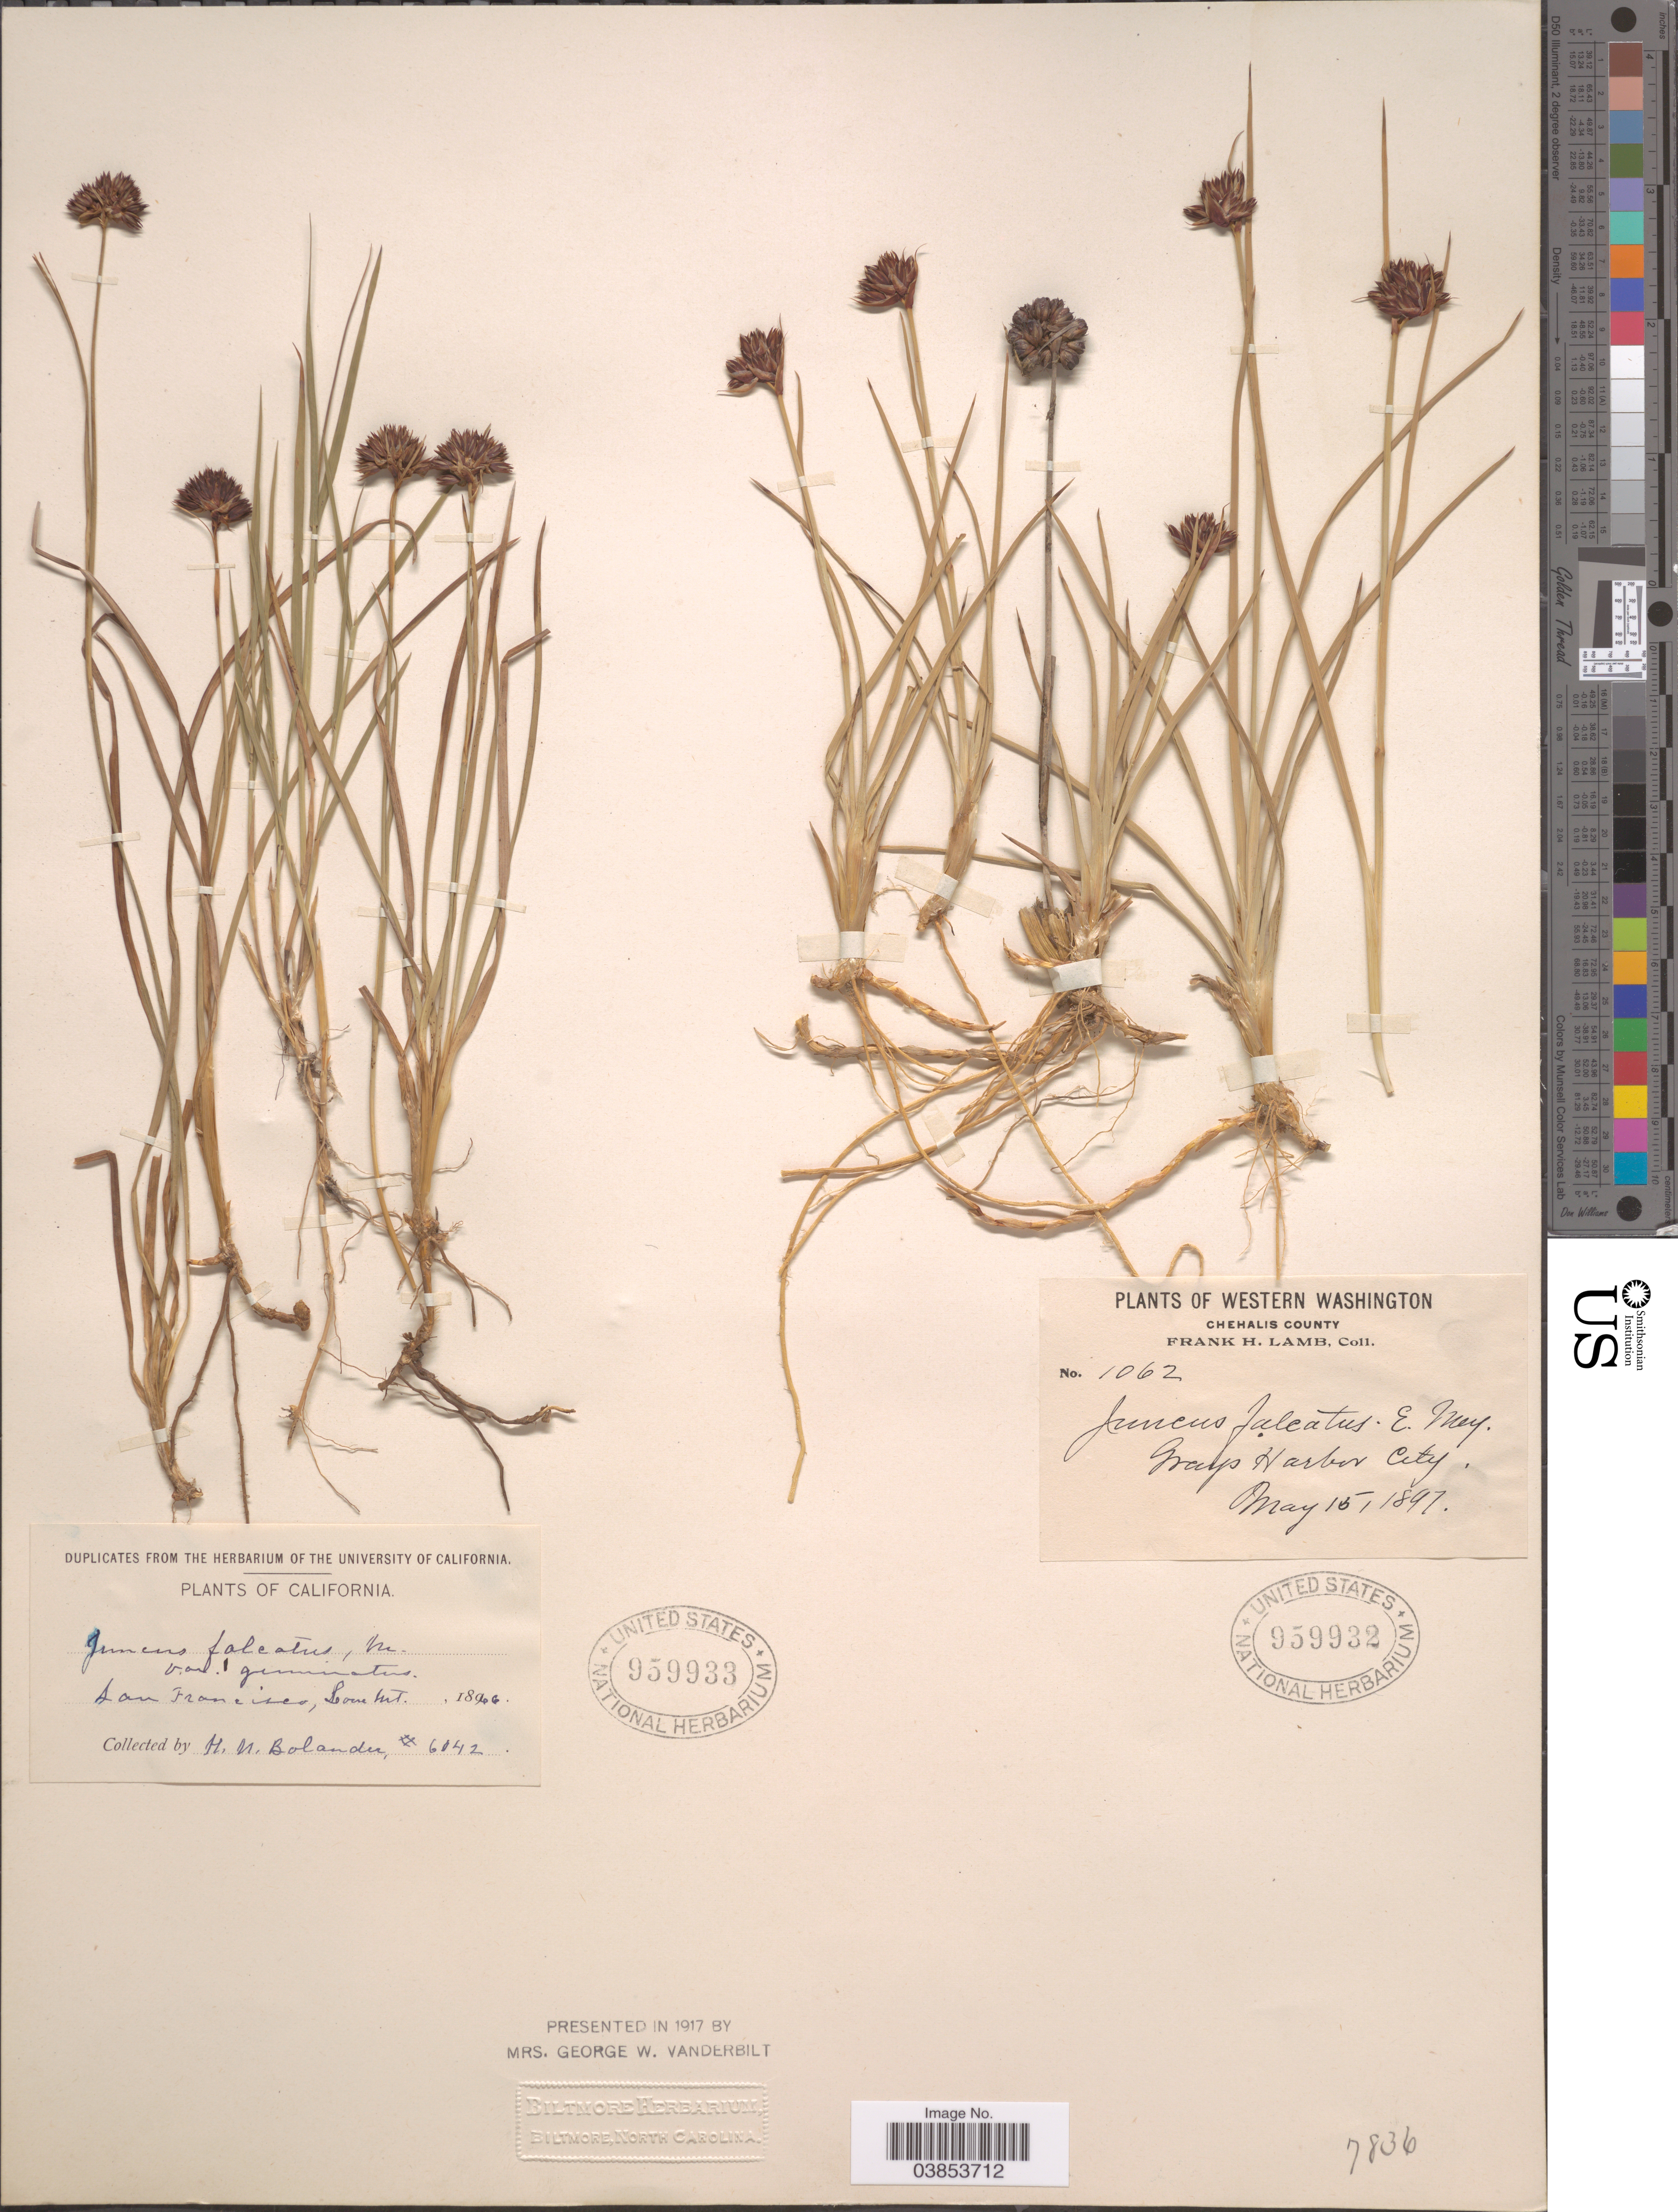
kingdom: Plantae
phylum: Tracheophyta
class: Liliopsida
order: Poales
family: Juncaceae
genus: Juncus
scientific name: Juncus falcatus var. alaskensis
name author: Coville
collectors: H. Bolander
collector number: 6042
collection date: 1866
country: United States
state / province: California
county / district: San Francisco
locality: San Francisco, Lone Mt.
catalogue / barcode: US 959933-2